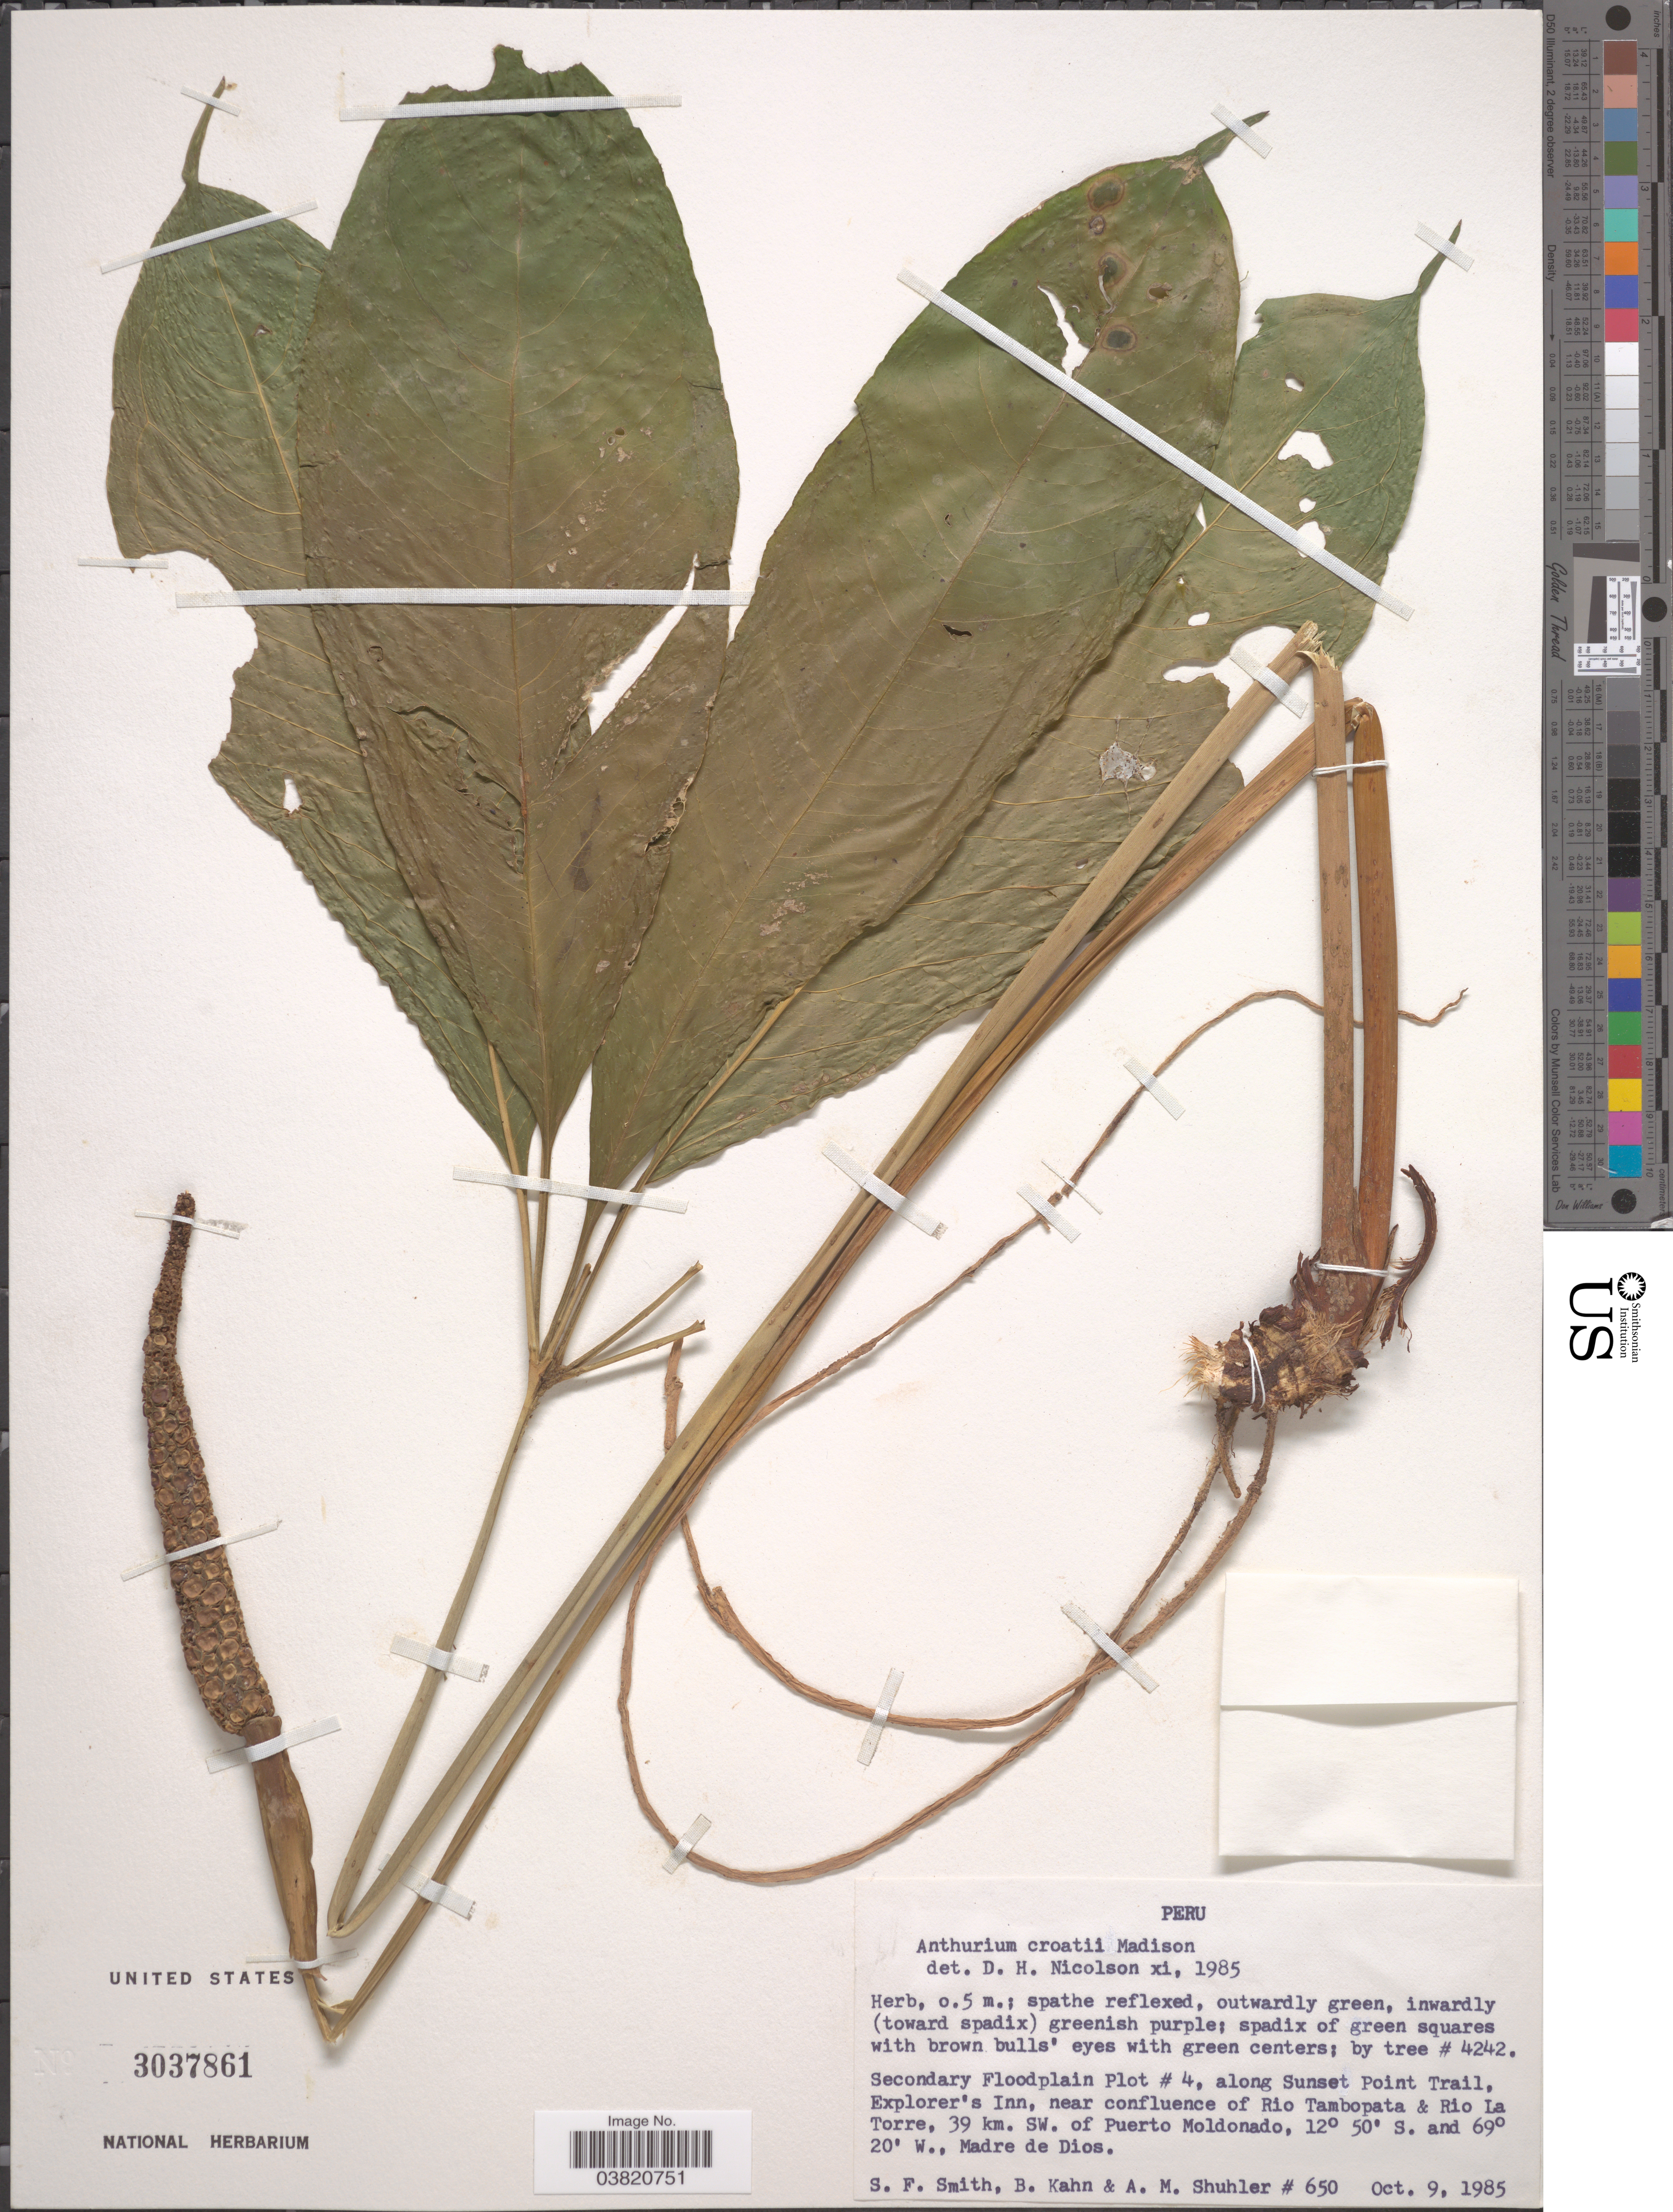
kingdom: Plantae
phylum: Tracheophyta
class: Liliopsida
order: Alismatales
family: Araceae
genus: Anthurium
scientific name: Anthurium croatii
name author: Madison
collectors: S.F. Smith, B. Kahn & A. Shuhler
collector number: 650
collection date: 1985-10-09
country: Peru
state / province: Madre de Dios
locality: Secondary Floodplain Plot # 4, along Sunset Point Trail, Explorer's Inn, near confluence of Rio Tambopata & Rio La Torre, 39 km. SW. of Puerto Moldonado.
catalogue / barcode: US 3037861